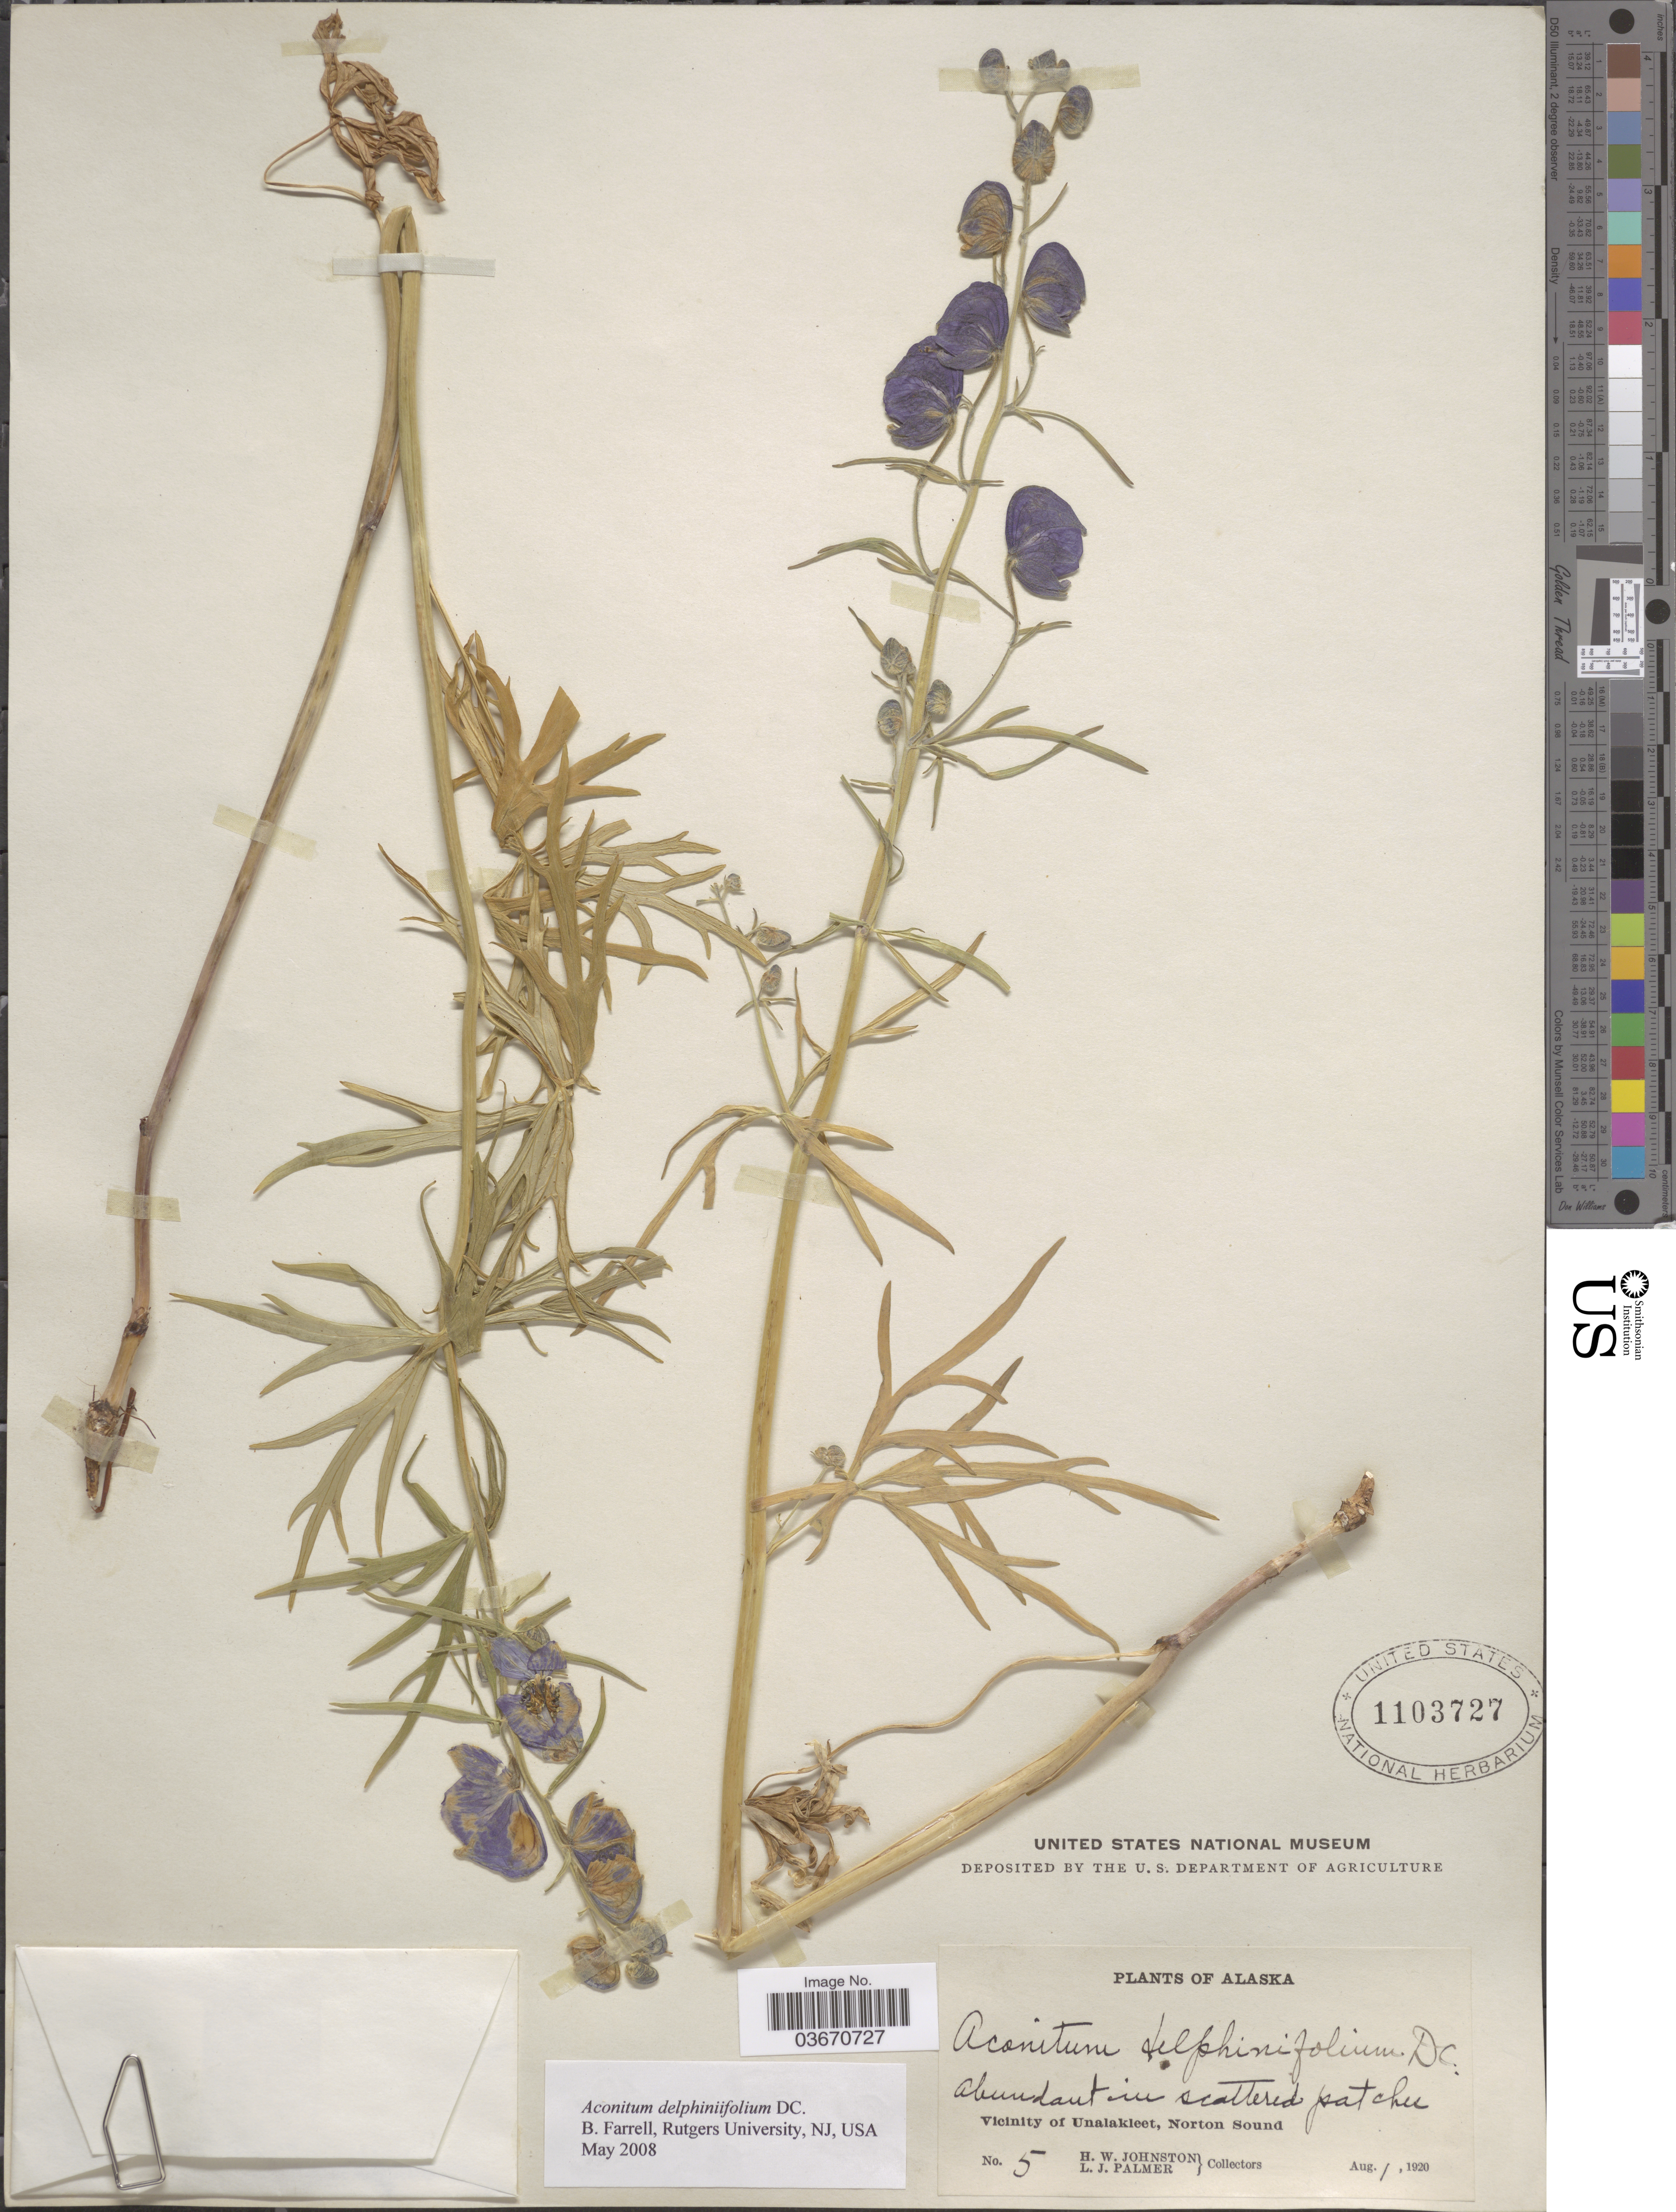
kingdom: Plantae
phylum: Tracheophyta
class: Magnoliopsida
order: Ranunculales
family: Ranunculaceae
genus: Aconitum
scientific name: Aconitum delphinifolium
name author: DC.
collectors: H. W. Johnston & L. J. Palmer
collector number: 5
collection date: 1920-08-01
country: United States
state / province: Alaska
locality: Vicinity of Unalakleet, Norton Sound.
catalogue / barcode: US 1103727